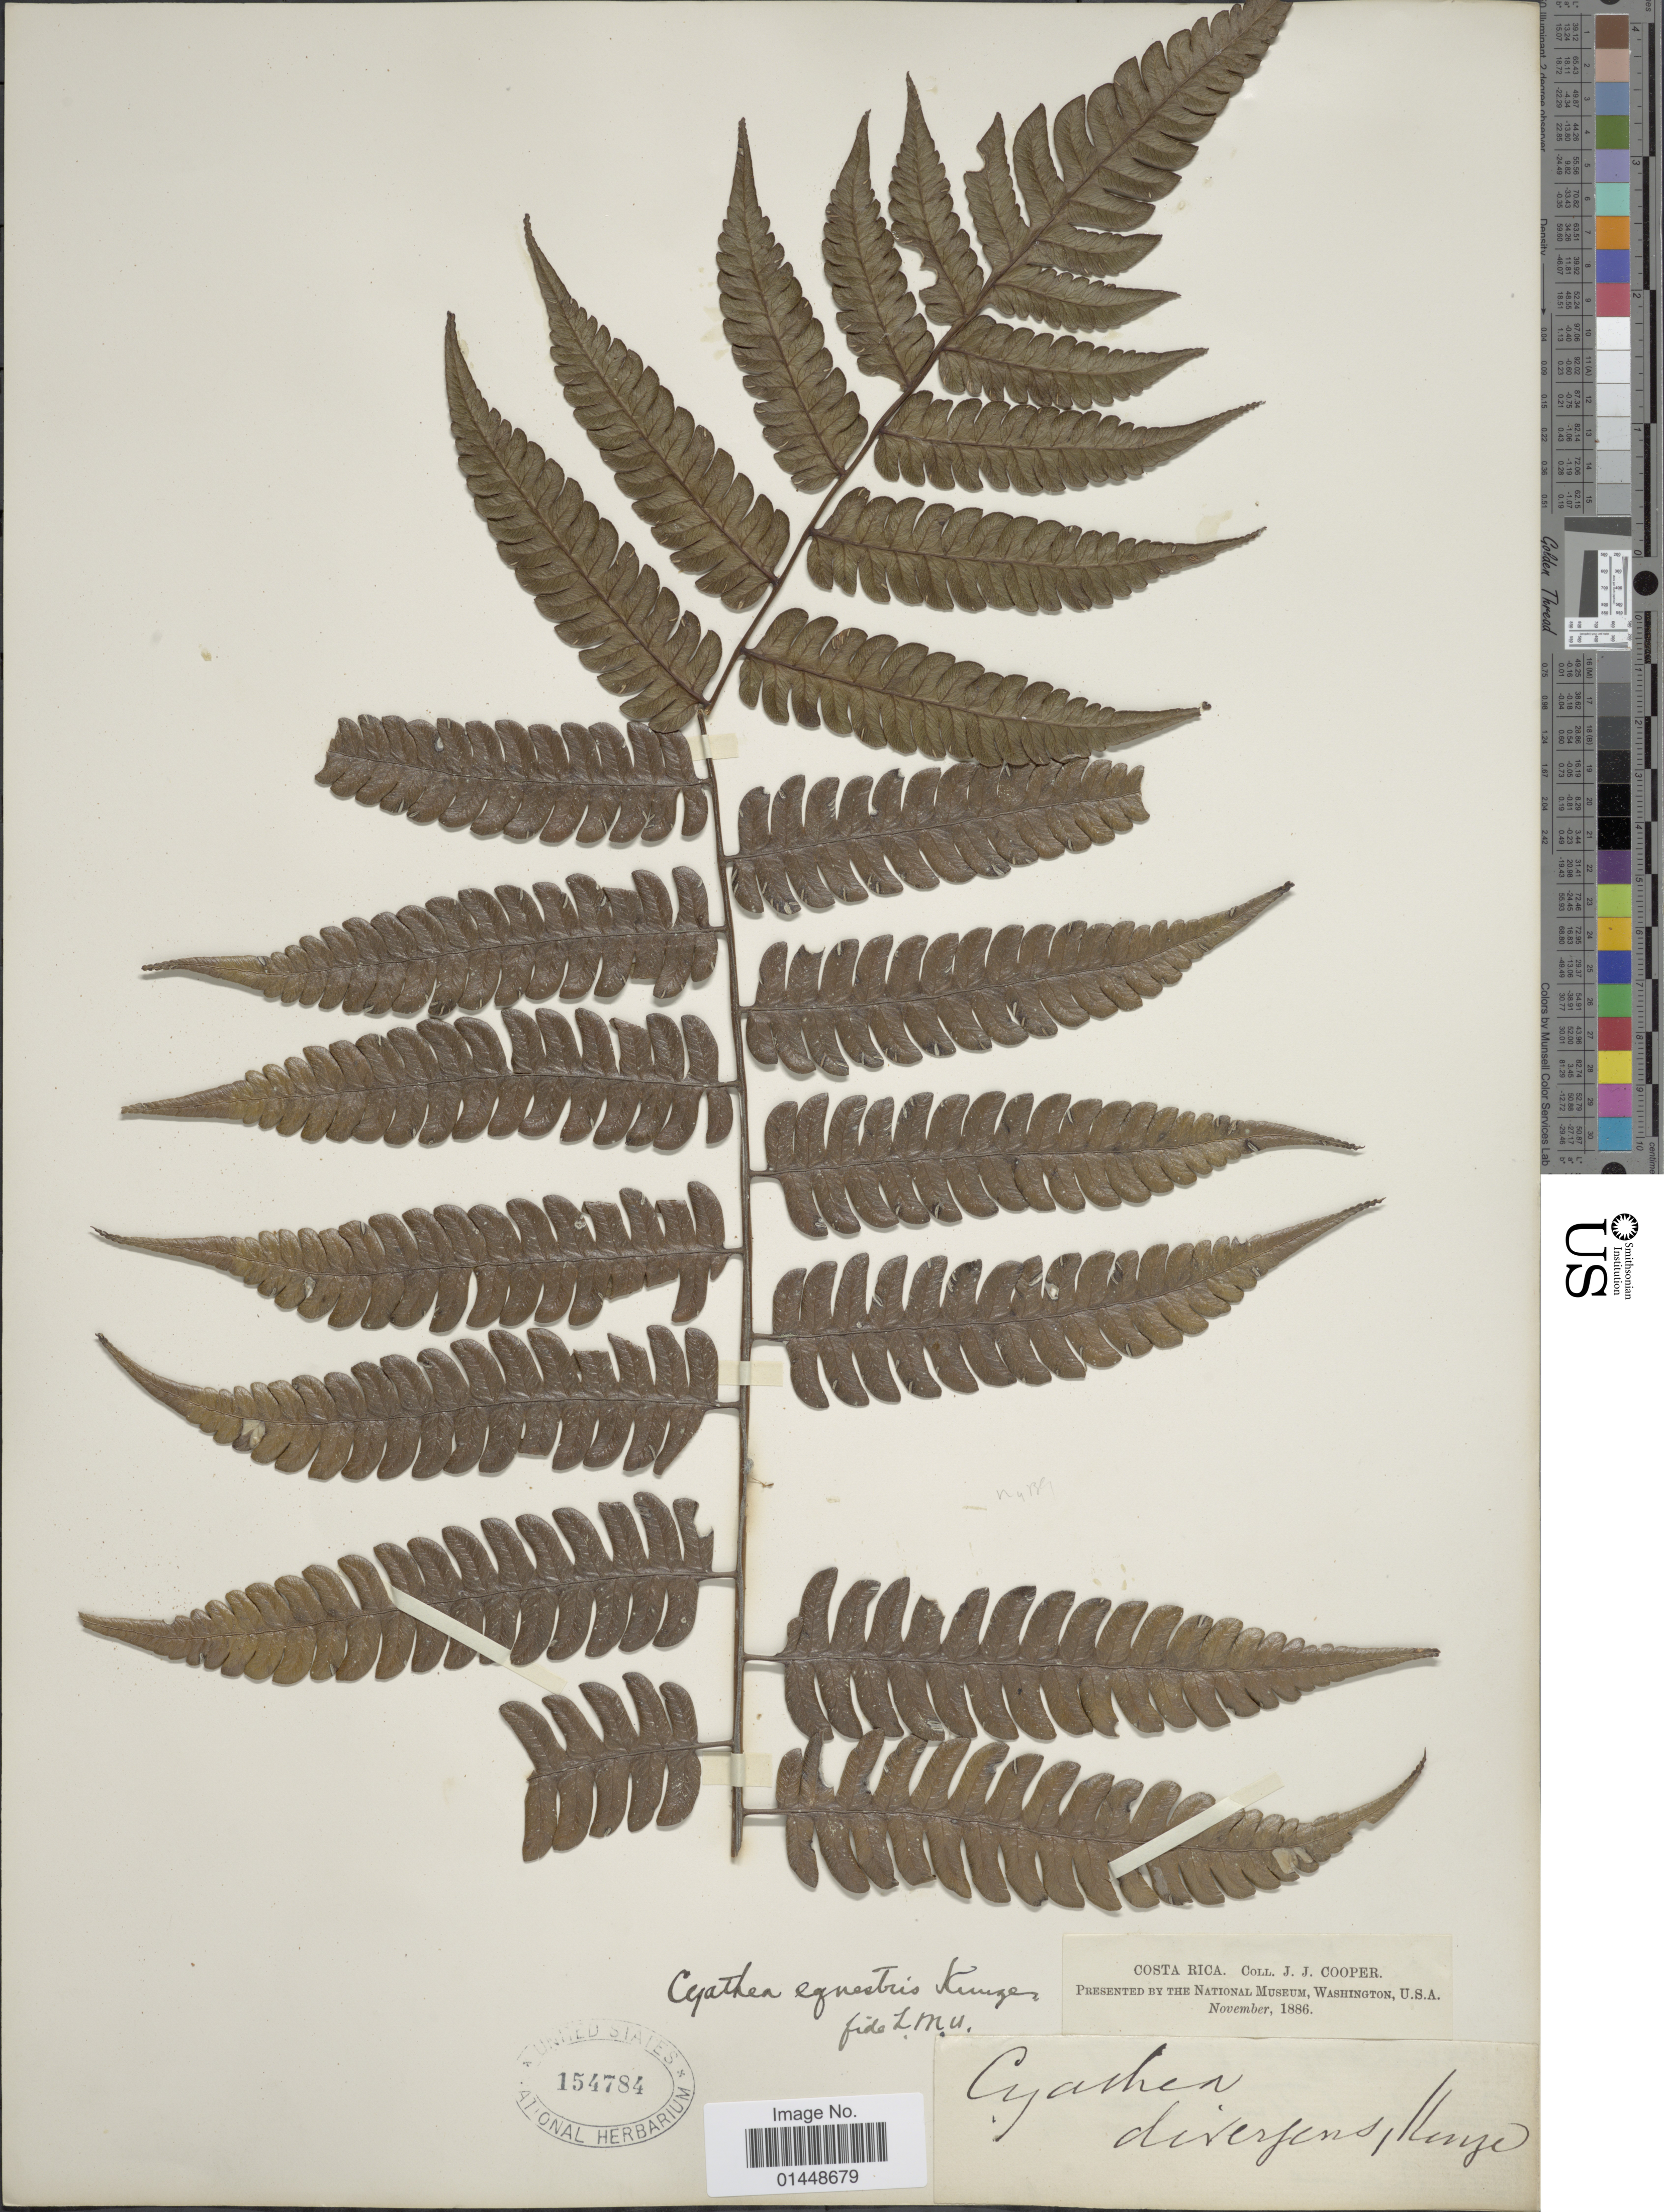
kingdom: Plantae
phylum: Tracheophyta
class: Polypodiopsida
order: Cyatheales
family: Cyatheaceae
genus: Cyathea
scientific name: Cyathea divergens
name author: Kunze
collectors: J. J. Cooper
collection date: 1886-11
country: Costa Rica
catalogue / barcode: US 154784